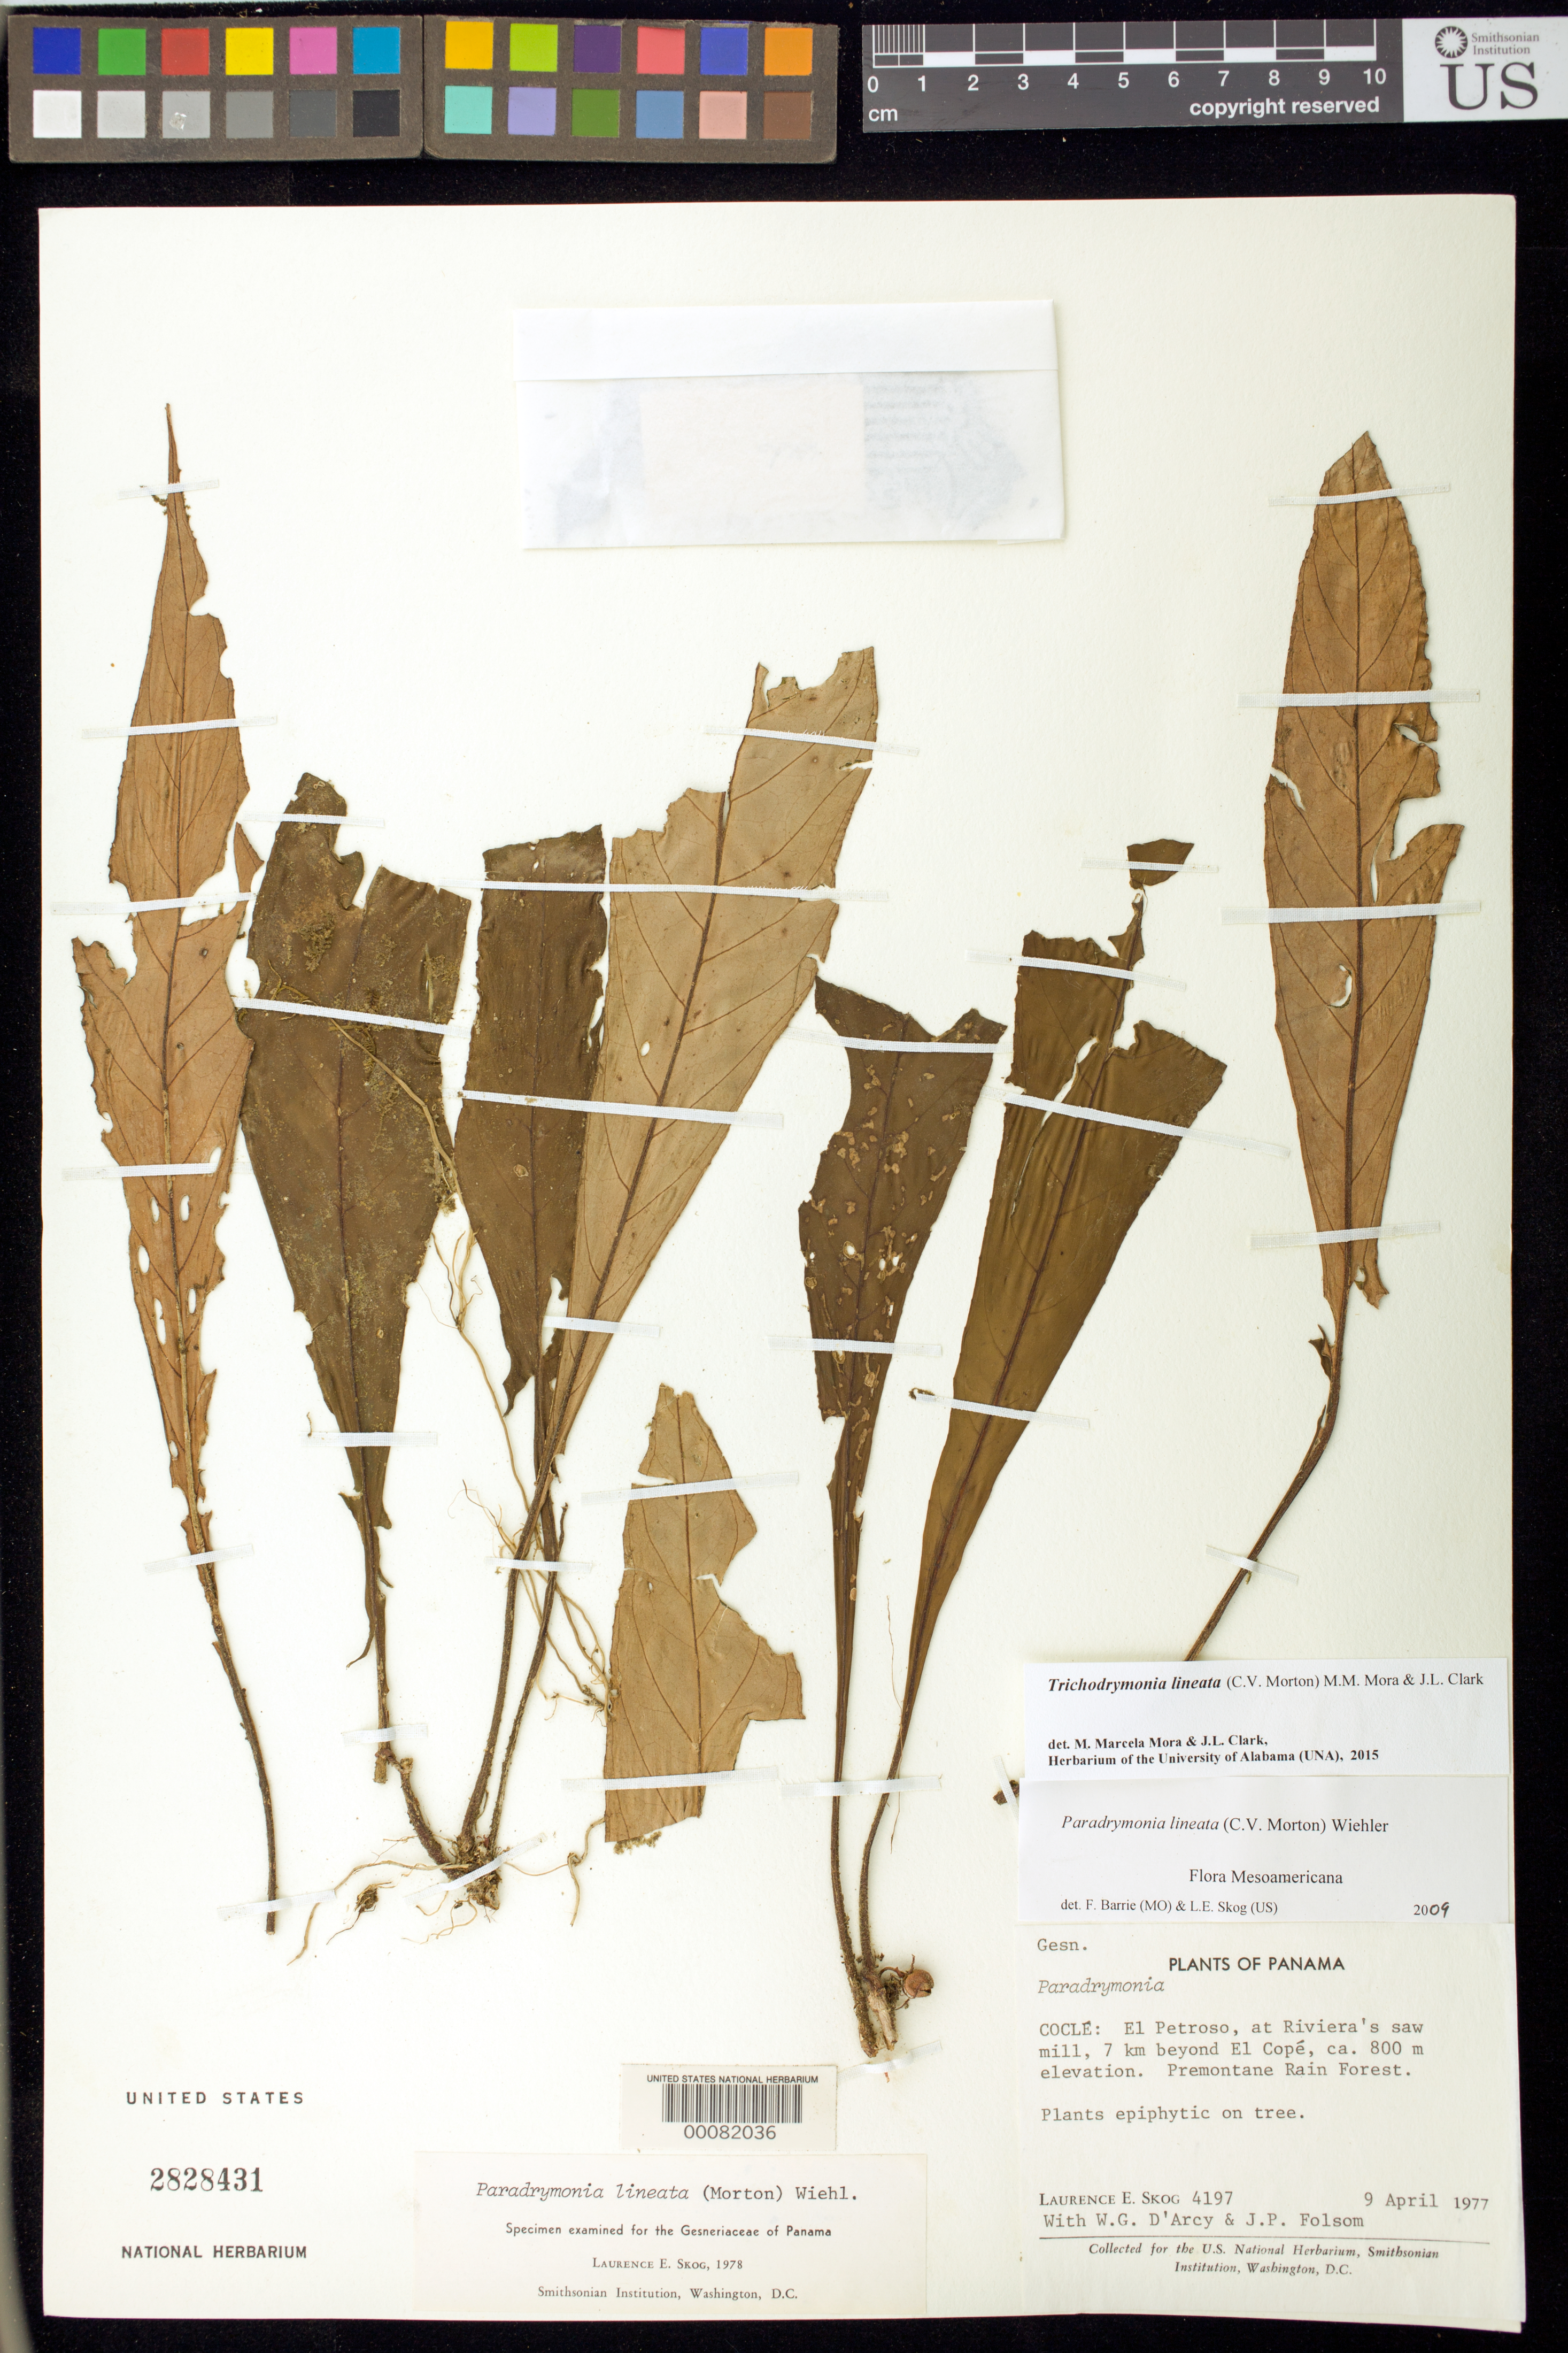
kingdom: Plantae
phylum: Tracheophyta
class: Magnoliopsida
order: Lamiales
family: Gesneriaceae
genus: Trichodrymonia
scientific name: Trichodrymonia lineata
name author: (C.V. Morton) M.M. Mora & J.L. Clark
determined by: Mora, M. M.; Clark, J. L.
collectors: L. E. Skog, W. G. D'Arcy & J. P. Folsom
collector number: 4197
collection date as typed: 09 Apr 1977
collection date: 1977-04-09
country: Panama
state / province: Coclé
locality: El Petroso, at Riviera's sawmill, 7 km beyond El Cope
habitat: Premontane rain forest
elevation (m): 800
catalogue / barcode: US 2828431